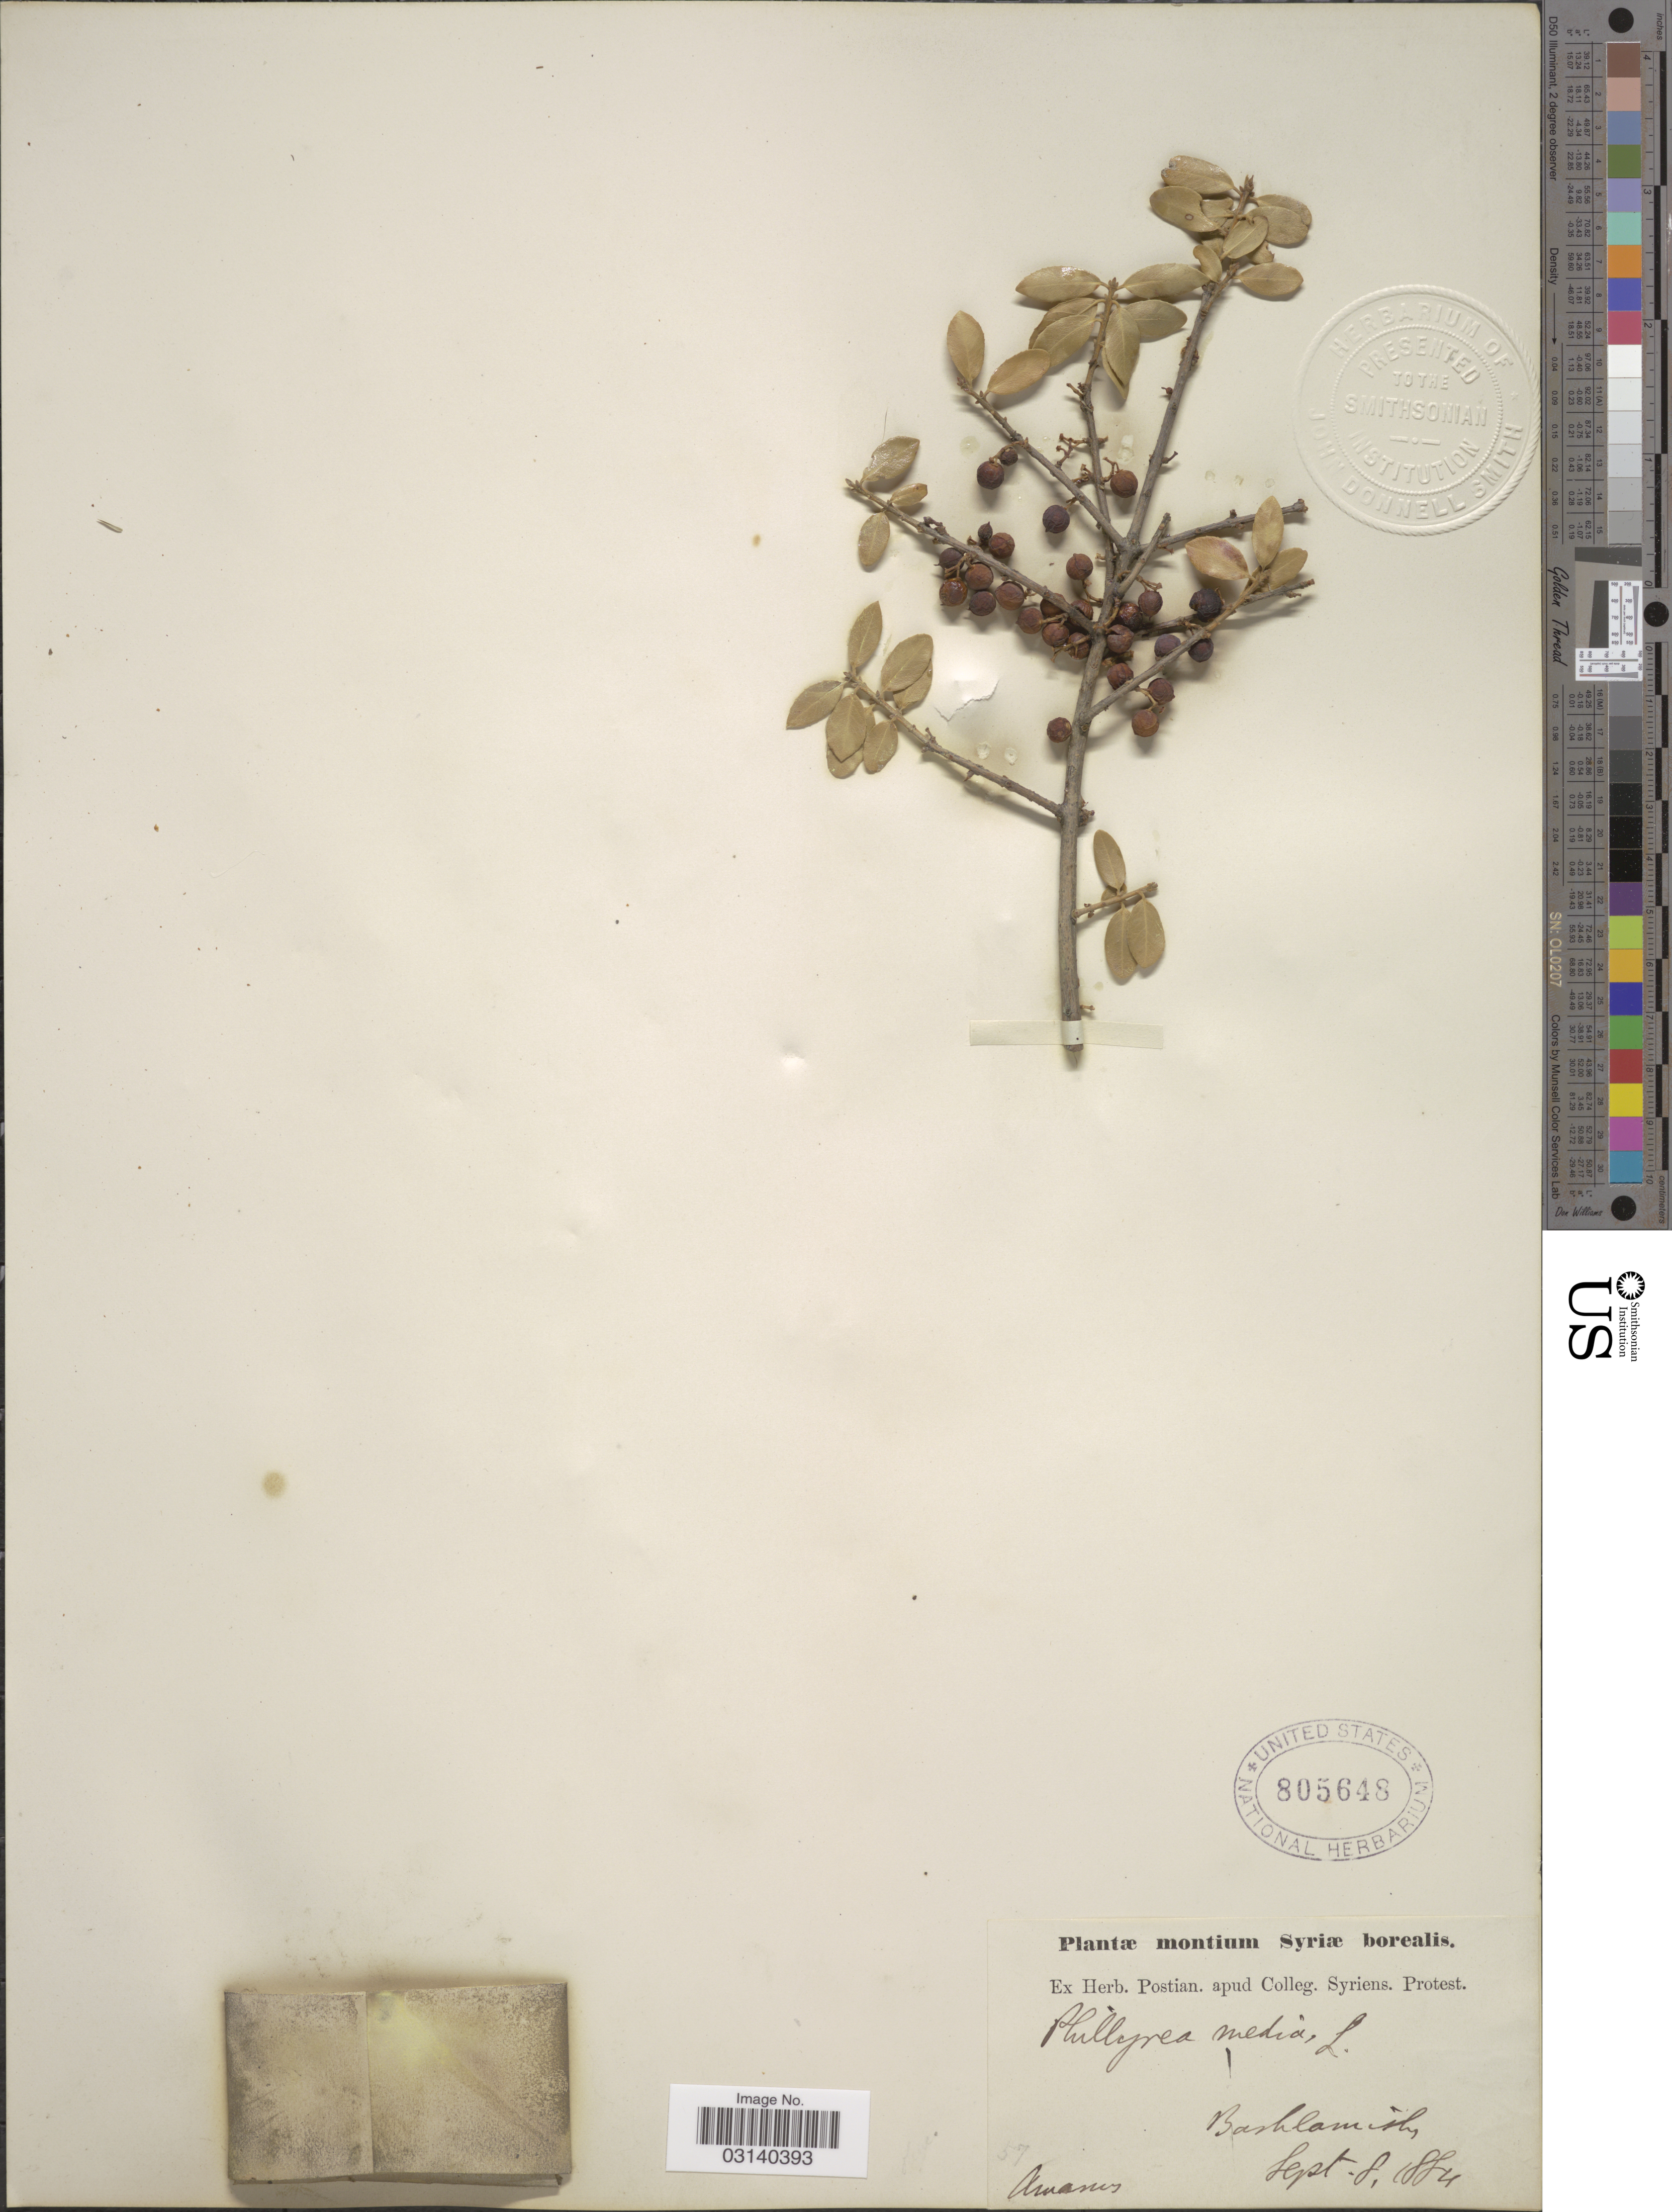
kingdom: Plantae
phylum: Tracheophyta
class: Magnoliopsida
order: Lamiales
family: Oleaceae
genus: Phillyrea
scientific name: Phillyrea media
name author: L.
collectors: ex herb. Postian. apud Colleg. Syriens. Protest. USE "Fannie P. A. Shepard" (10308853) AS PRIMARY COLLECTOR INSTEAD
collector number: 57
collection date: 1884-09-08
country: Syria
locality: Montium Syriæ Borealis, Bashlamish [interpreted], Amanus [interpreted].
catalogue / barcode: US 805648